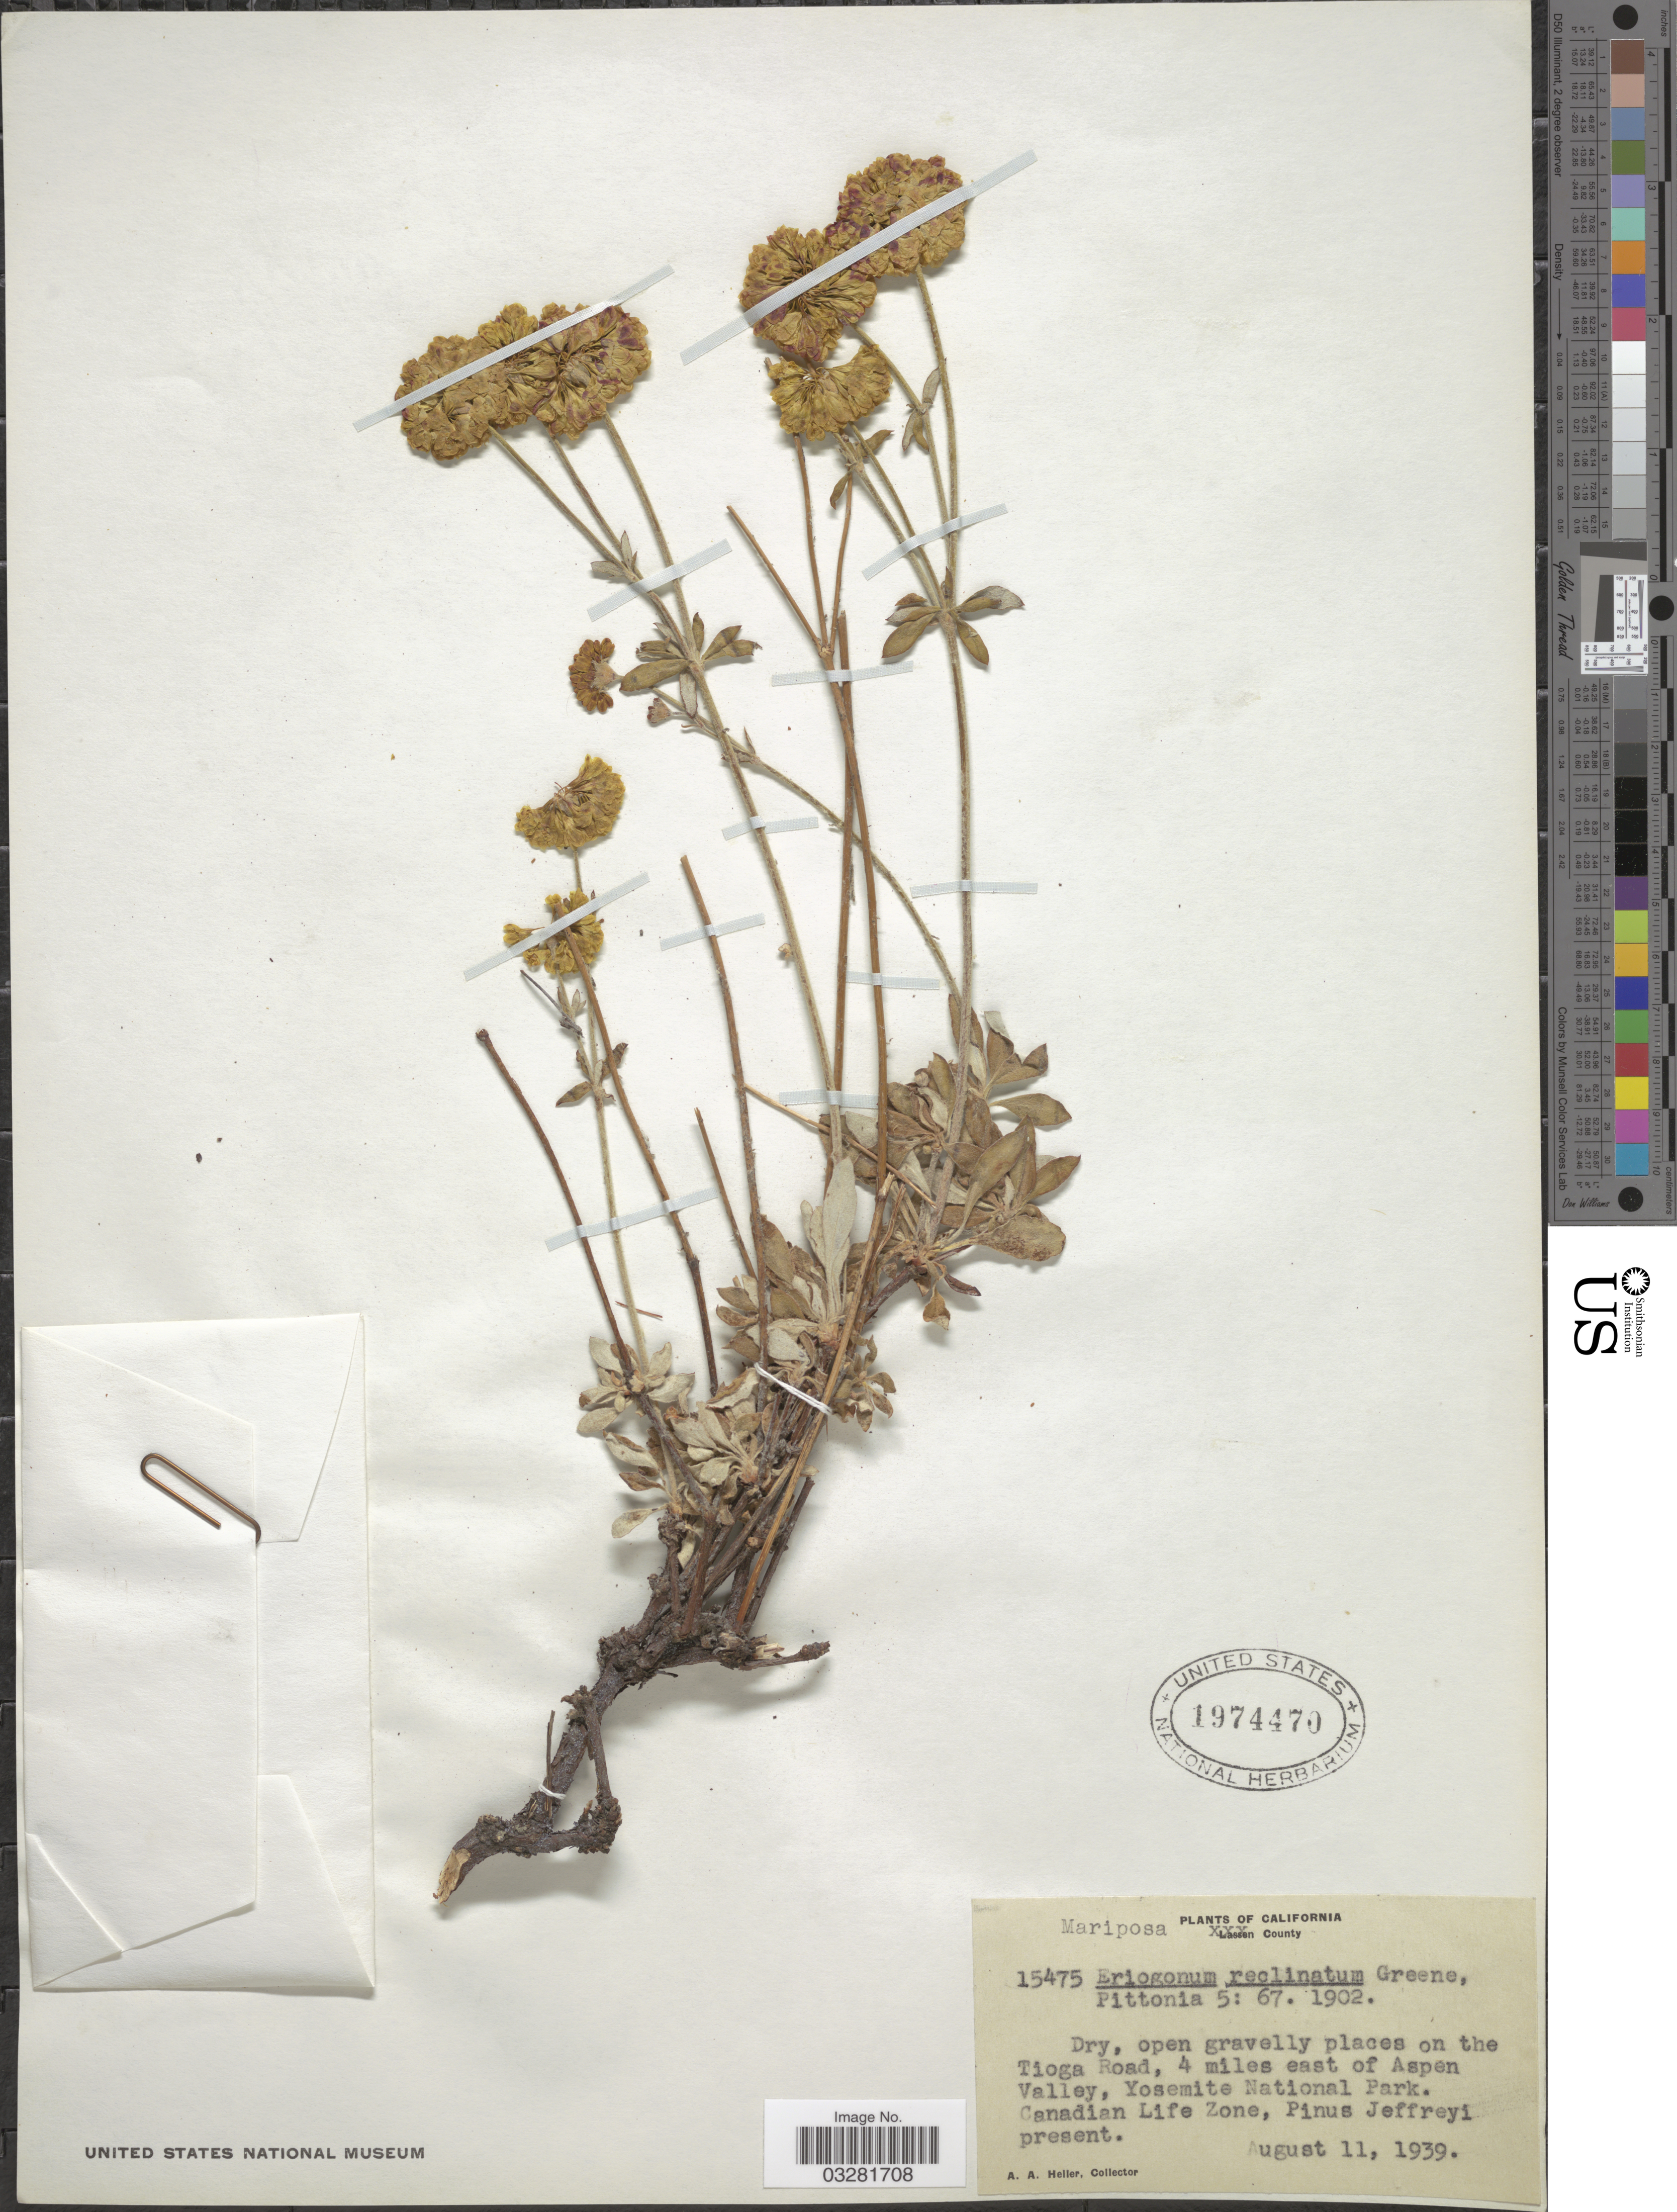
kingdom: Plantae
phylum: Tracheophyta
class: Magnoliopsida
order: Caryophyllales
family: Polygonaceae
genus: Eriogonum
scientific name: Eriogonum umbellatum var. stellatum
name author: (Benth.) M.E. Jones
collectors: A. A. Heller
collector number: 15475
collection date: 1939-08-11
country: United States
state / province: California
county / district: Mariposa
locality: Mariposa County. Tioga Road, 4 miles east of Aspen Valley, Yosemite National Park.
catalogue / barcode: US 1974470